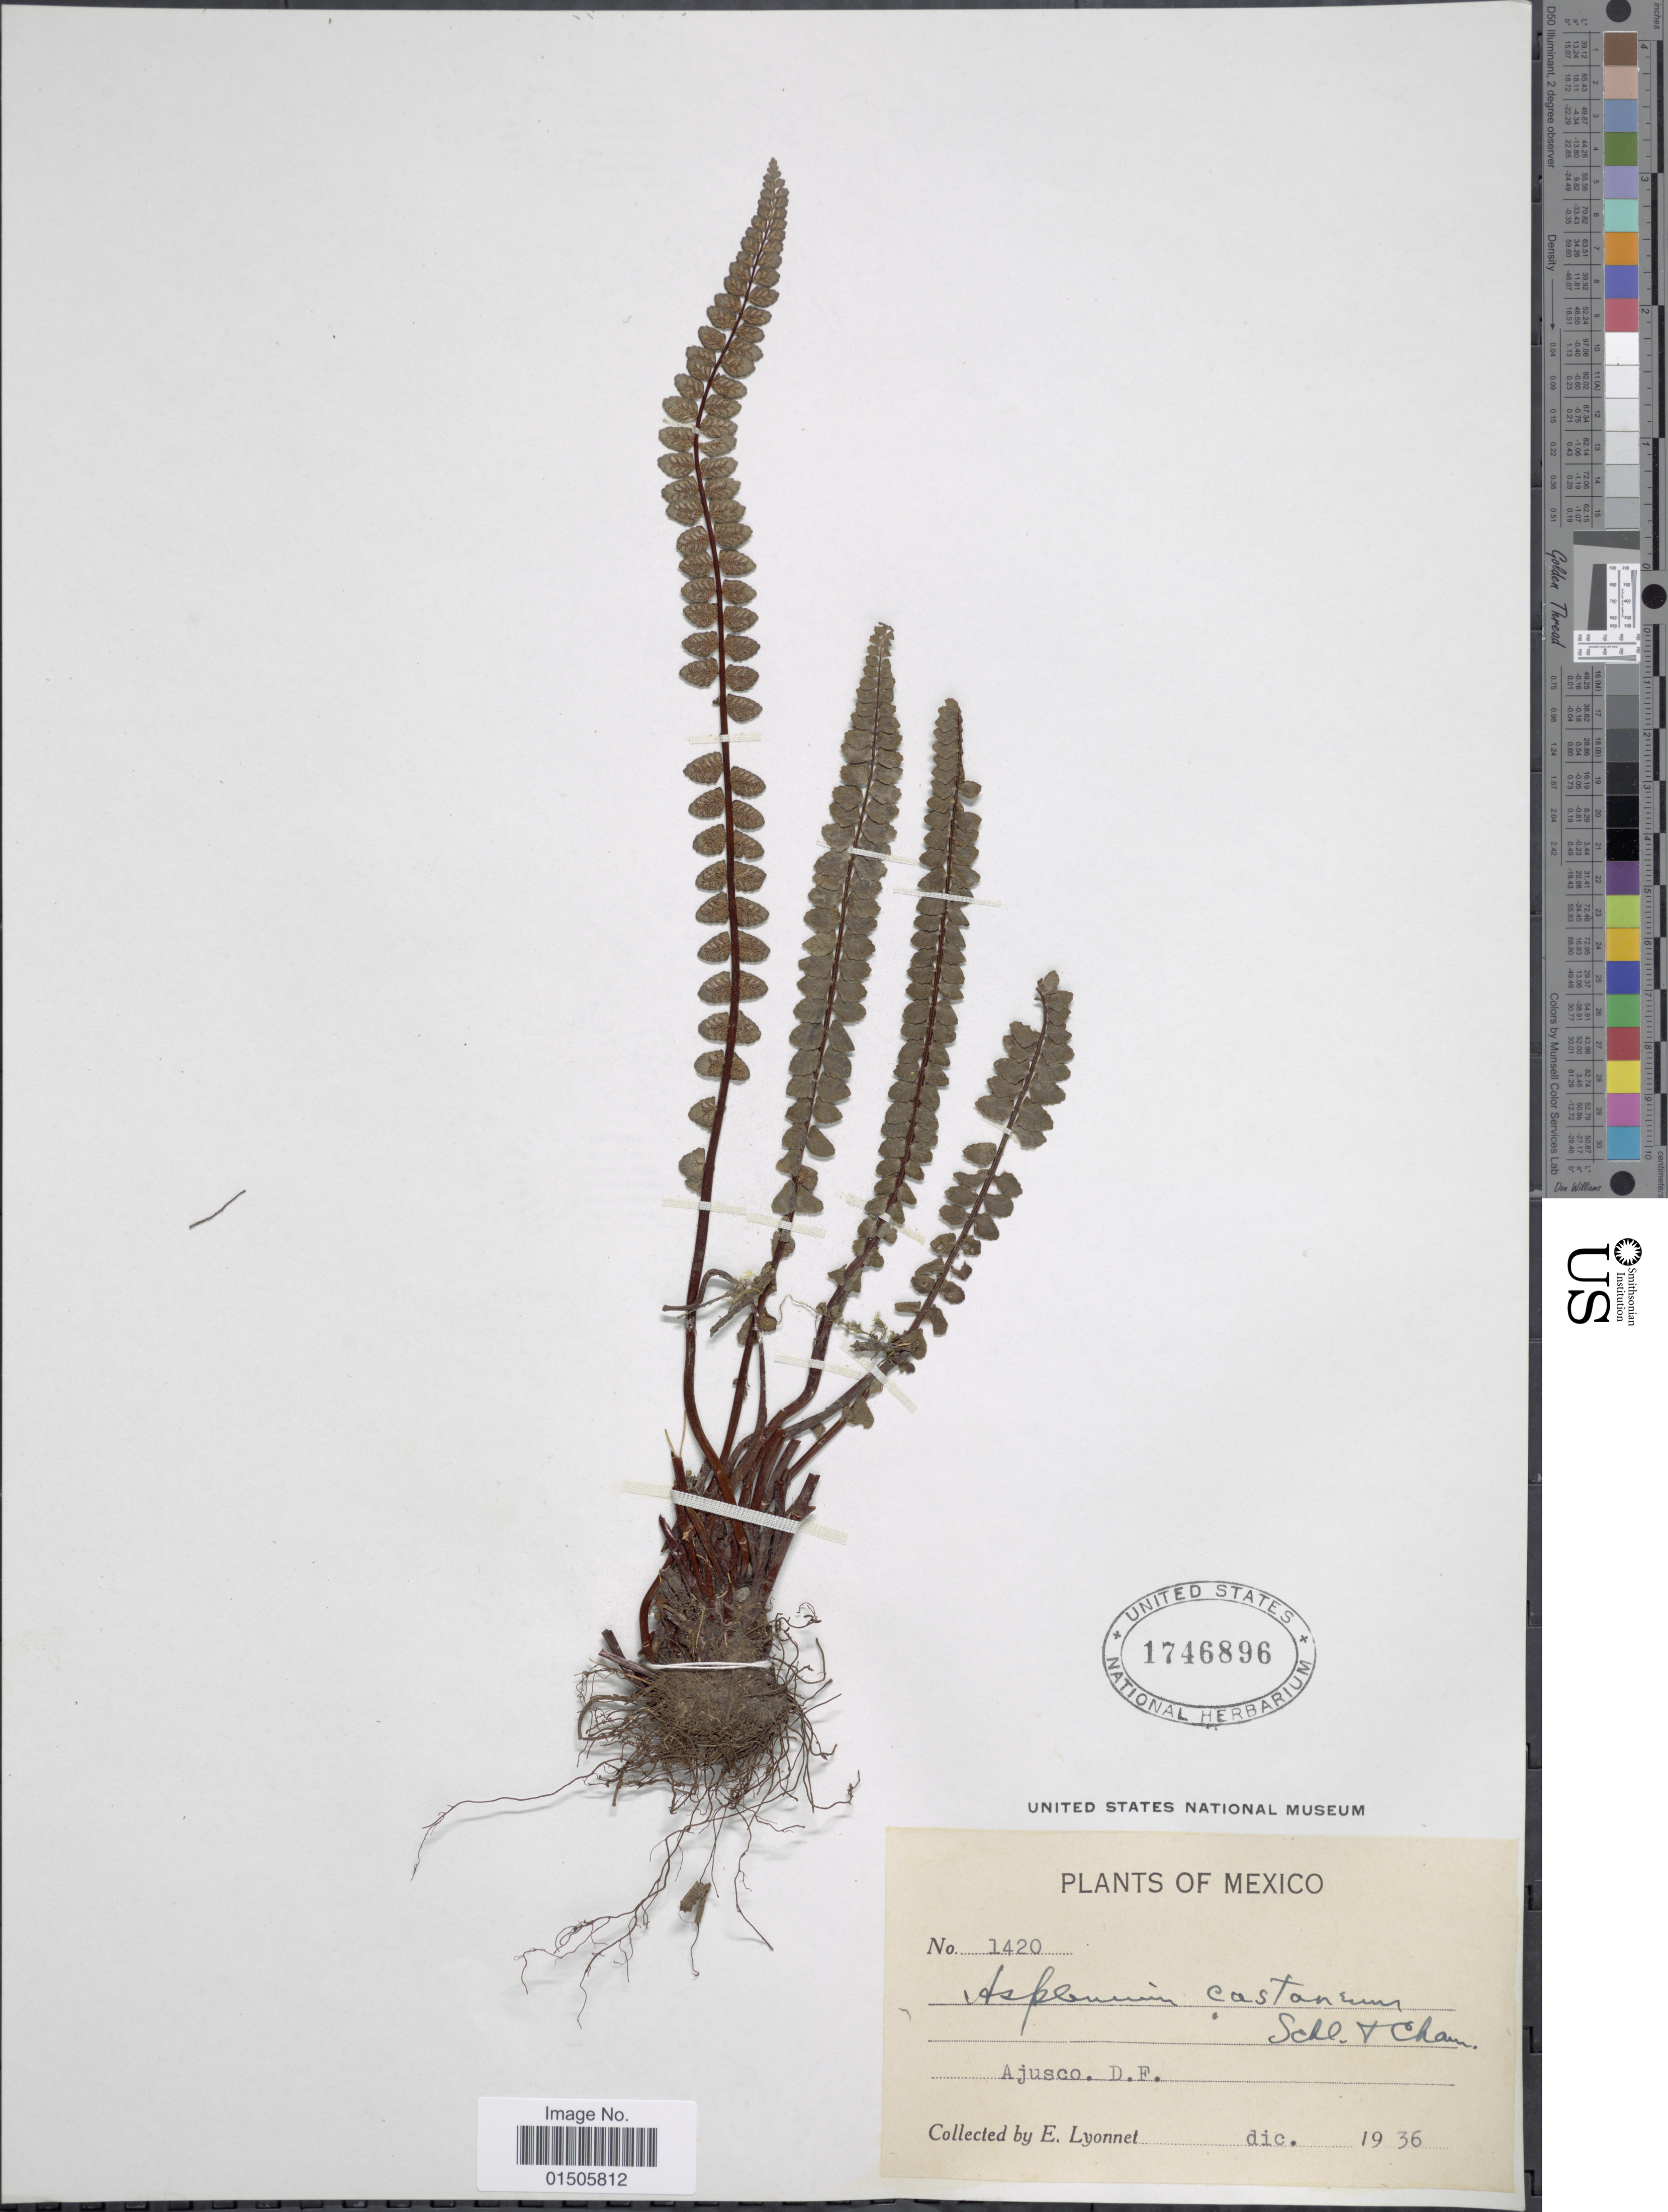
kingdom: Plantae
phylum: Tracheophyta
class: Polypodiopsida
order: Polypodiales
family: Aspleniaceae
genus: Asplenium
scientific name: Asplenium castaneum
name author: Schltdl. & Cham.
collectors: E. Lyonnel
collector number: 1420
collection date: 1936-12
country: Mexico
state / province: Distrito Federal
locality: Ajusco. D.F.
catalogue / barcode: US 1746896